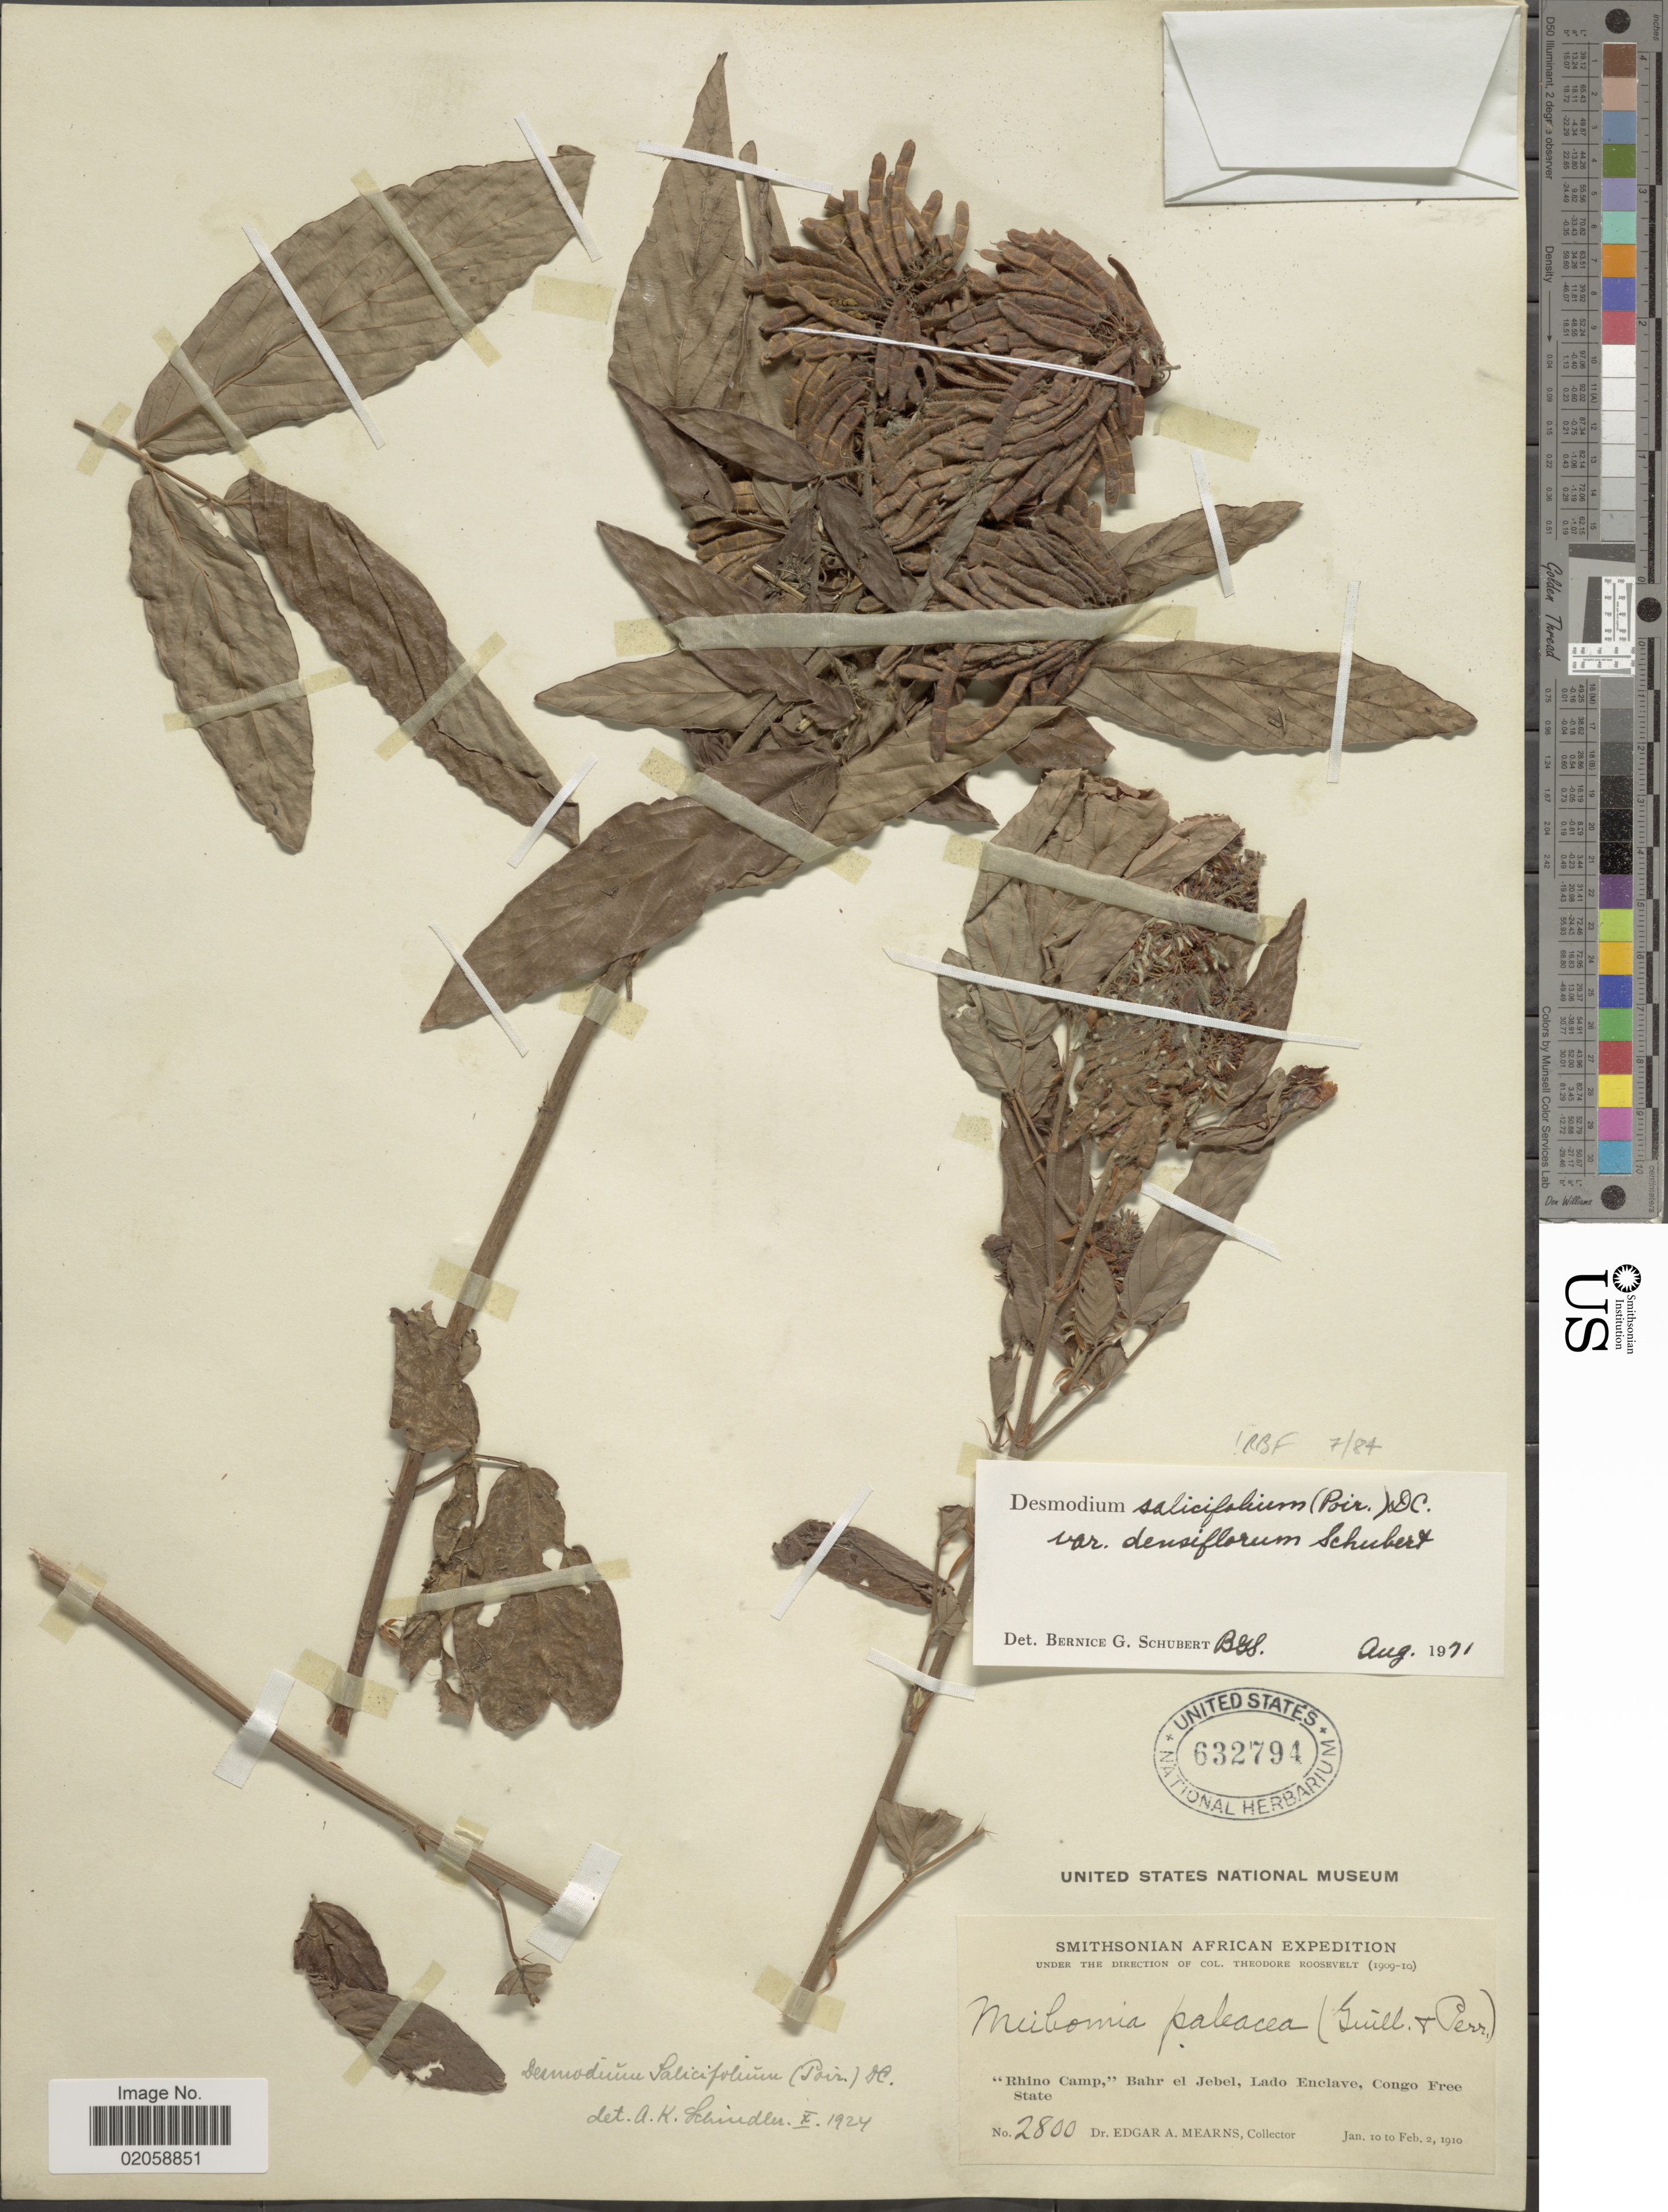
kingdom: Plantae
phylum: Tracheophyta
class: Magnoliopsida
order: Fabales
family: Fabaceae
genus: Pleurolobus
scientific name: Pleurolobus salicifolius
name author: (Poir.) H. Ohashi & K. Ohashi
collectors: E. A. Mearns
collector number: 2800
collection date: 1910-01-10/1910-02-02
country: South Sudan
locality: Rhino Camp, Bahr el Jebel, Lado Enclave, Congo Free State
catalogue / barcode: US 632794